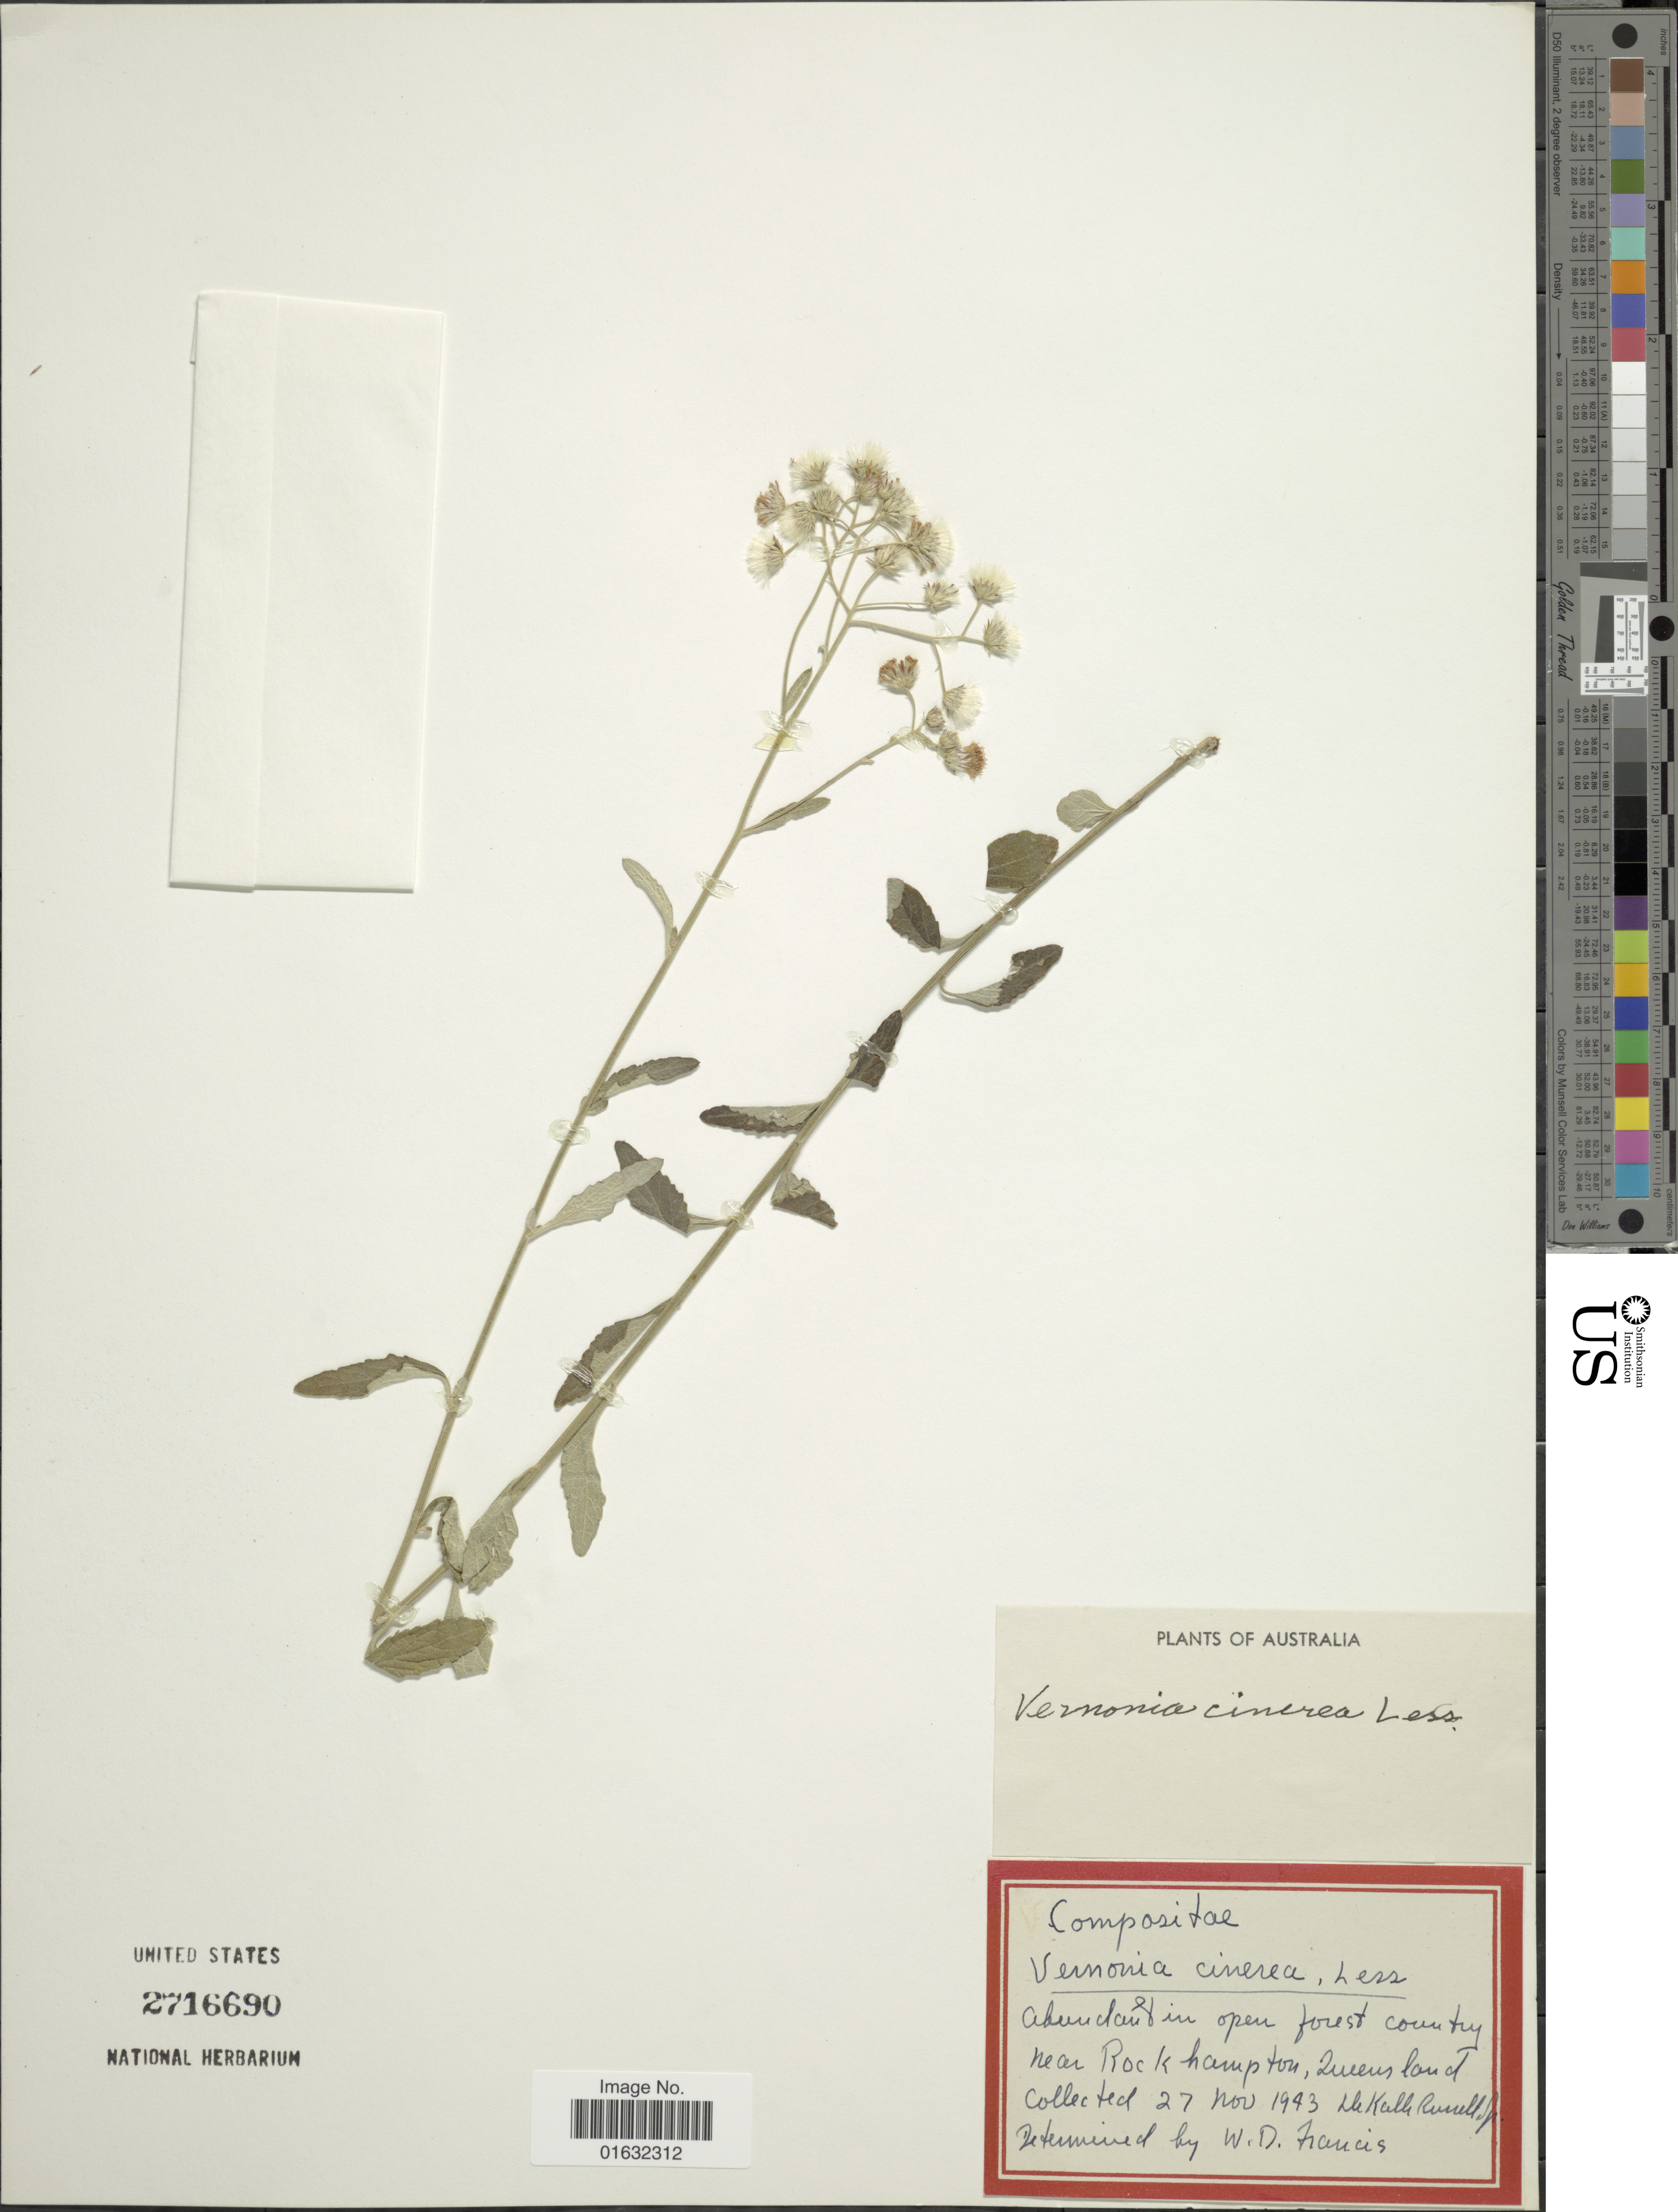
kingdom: Plantae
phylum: Tracheophyta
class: Magnoliopsida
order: Asterales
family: Asteraceae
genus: Cyanthillium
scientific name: Cyanthillium cinereum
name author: (L.) H. Rob.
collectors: D. K. Russell Jr.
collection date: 1943-11-27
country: Australia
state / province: Queensland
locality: Open forest county near Rockhampton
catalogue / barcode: US 2716690